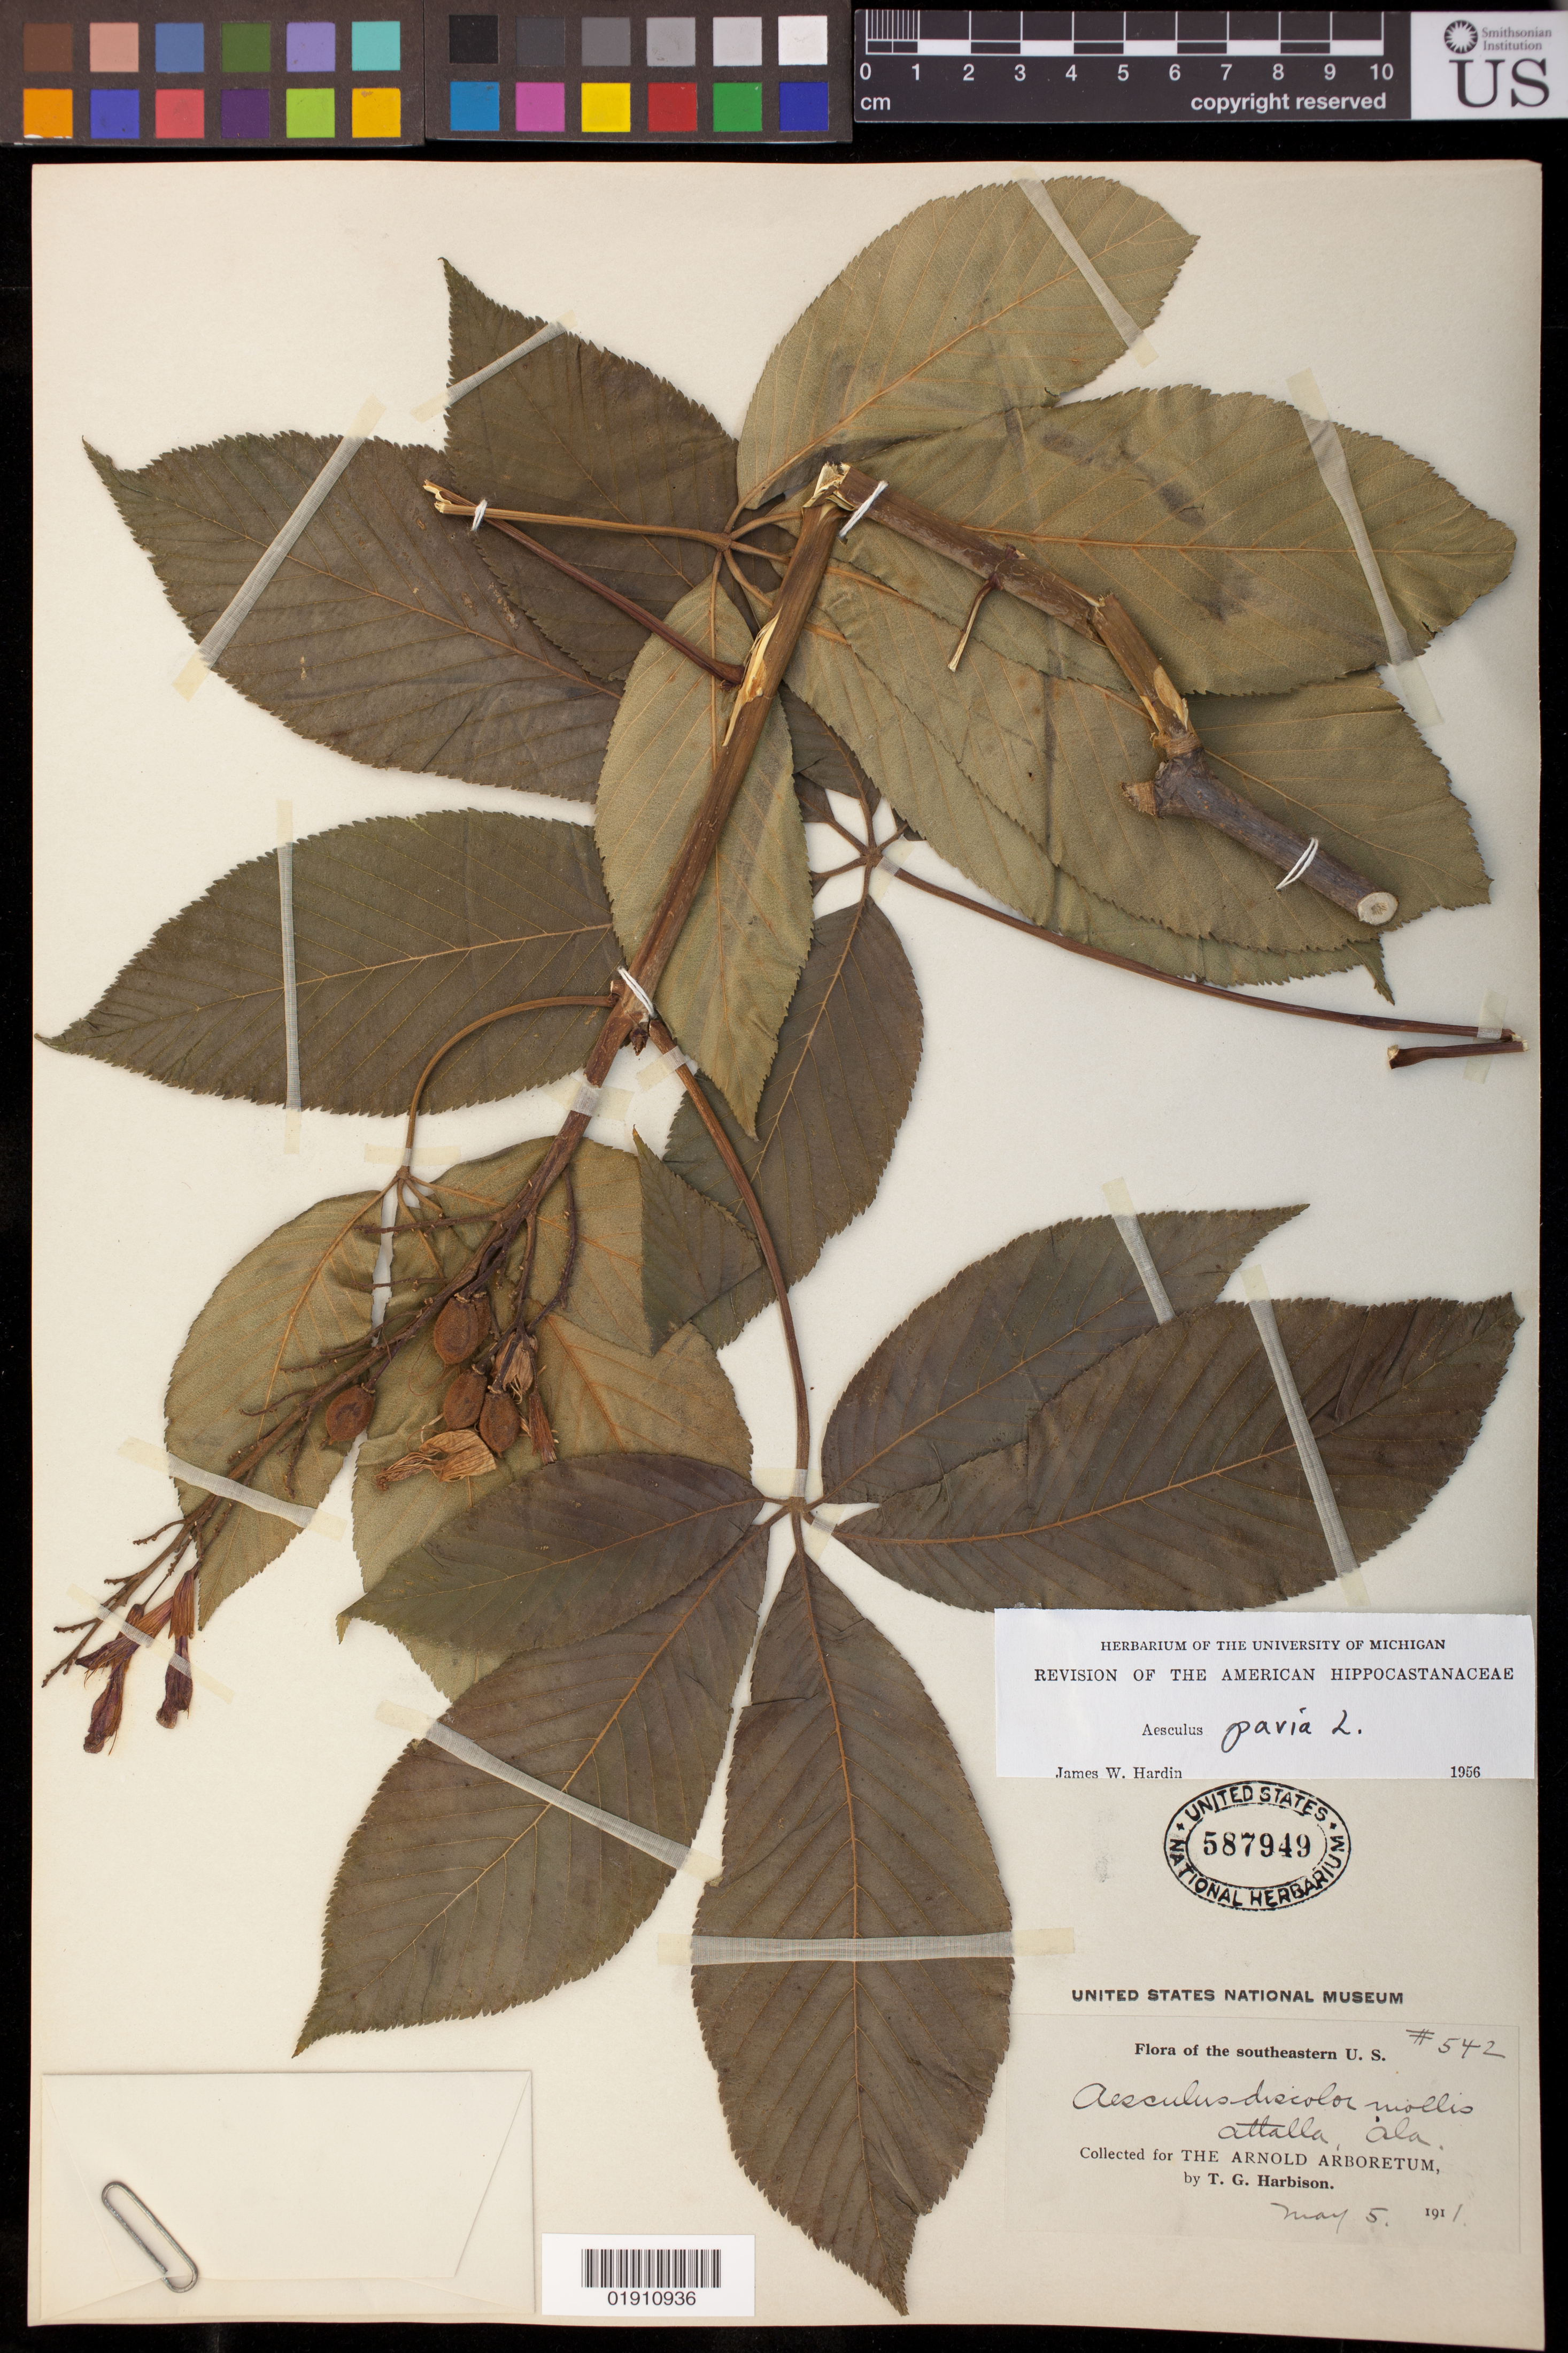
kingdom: Plantae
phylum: Tracheophyta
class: Magnoliopsida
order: Sapindales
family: Sapindaceae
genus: Aesculus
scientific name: Aesculus pavia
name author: L.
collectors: T. Harbison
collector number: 542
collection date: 1911-05-05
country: United States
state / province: Alabama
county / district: Etowah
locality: Attalla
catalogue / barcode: US 587949